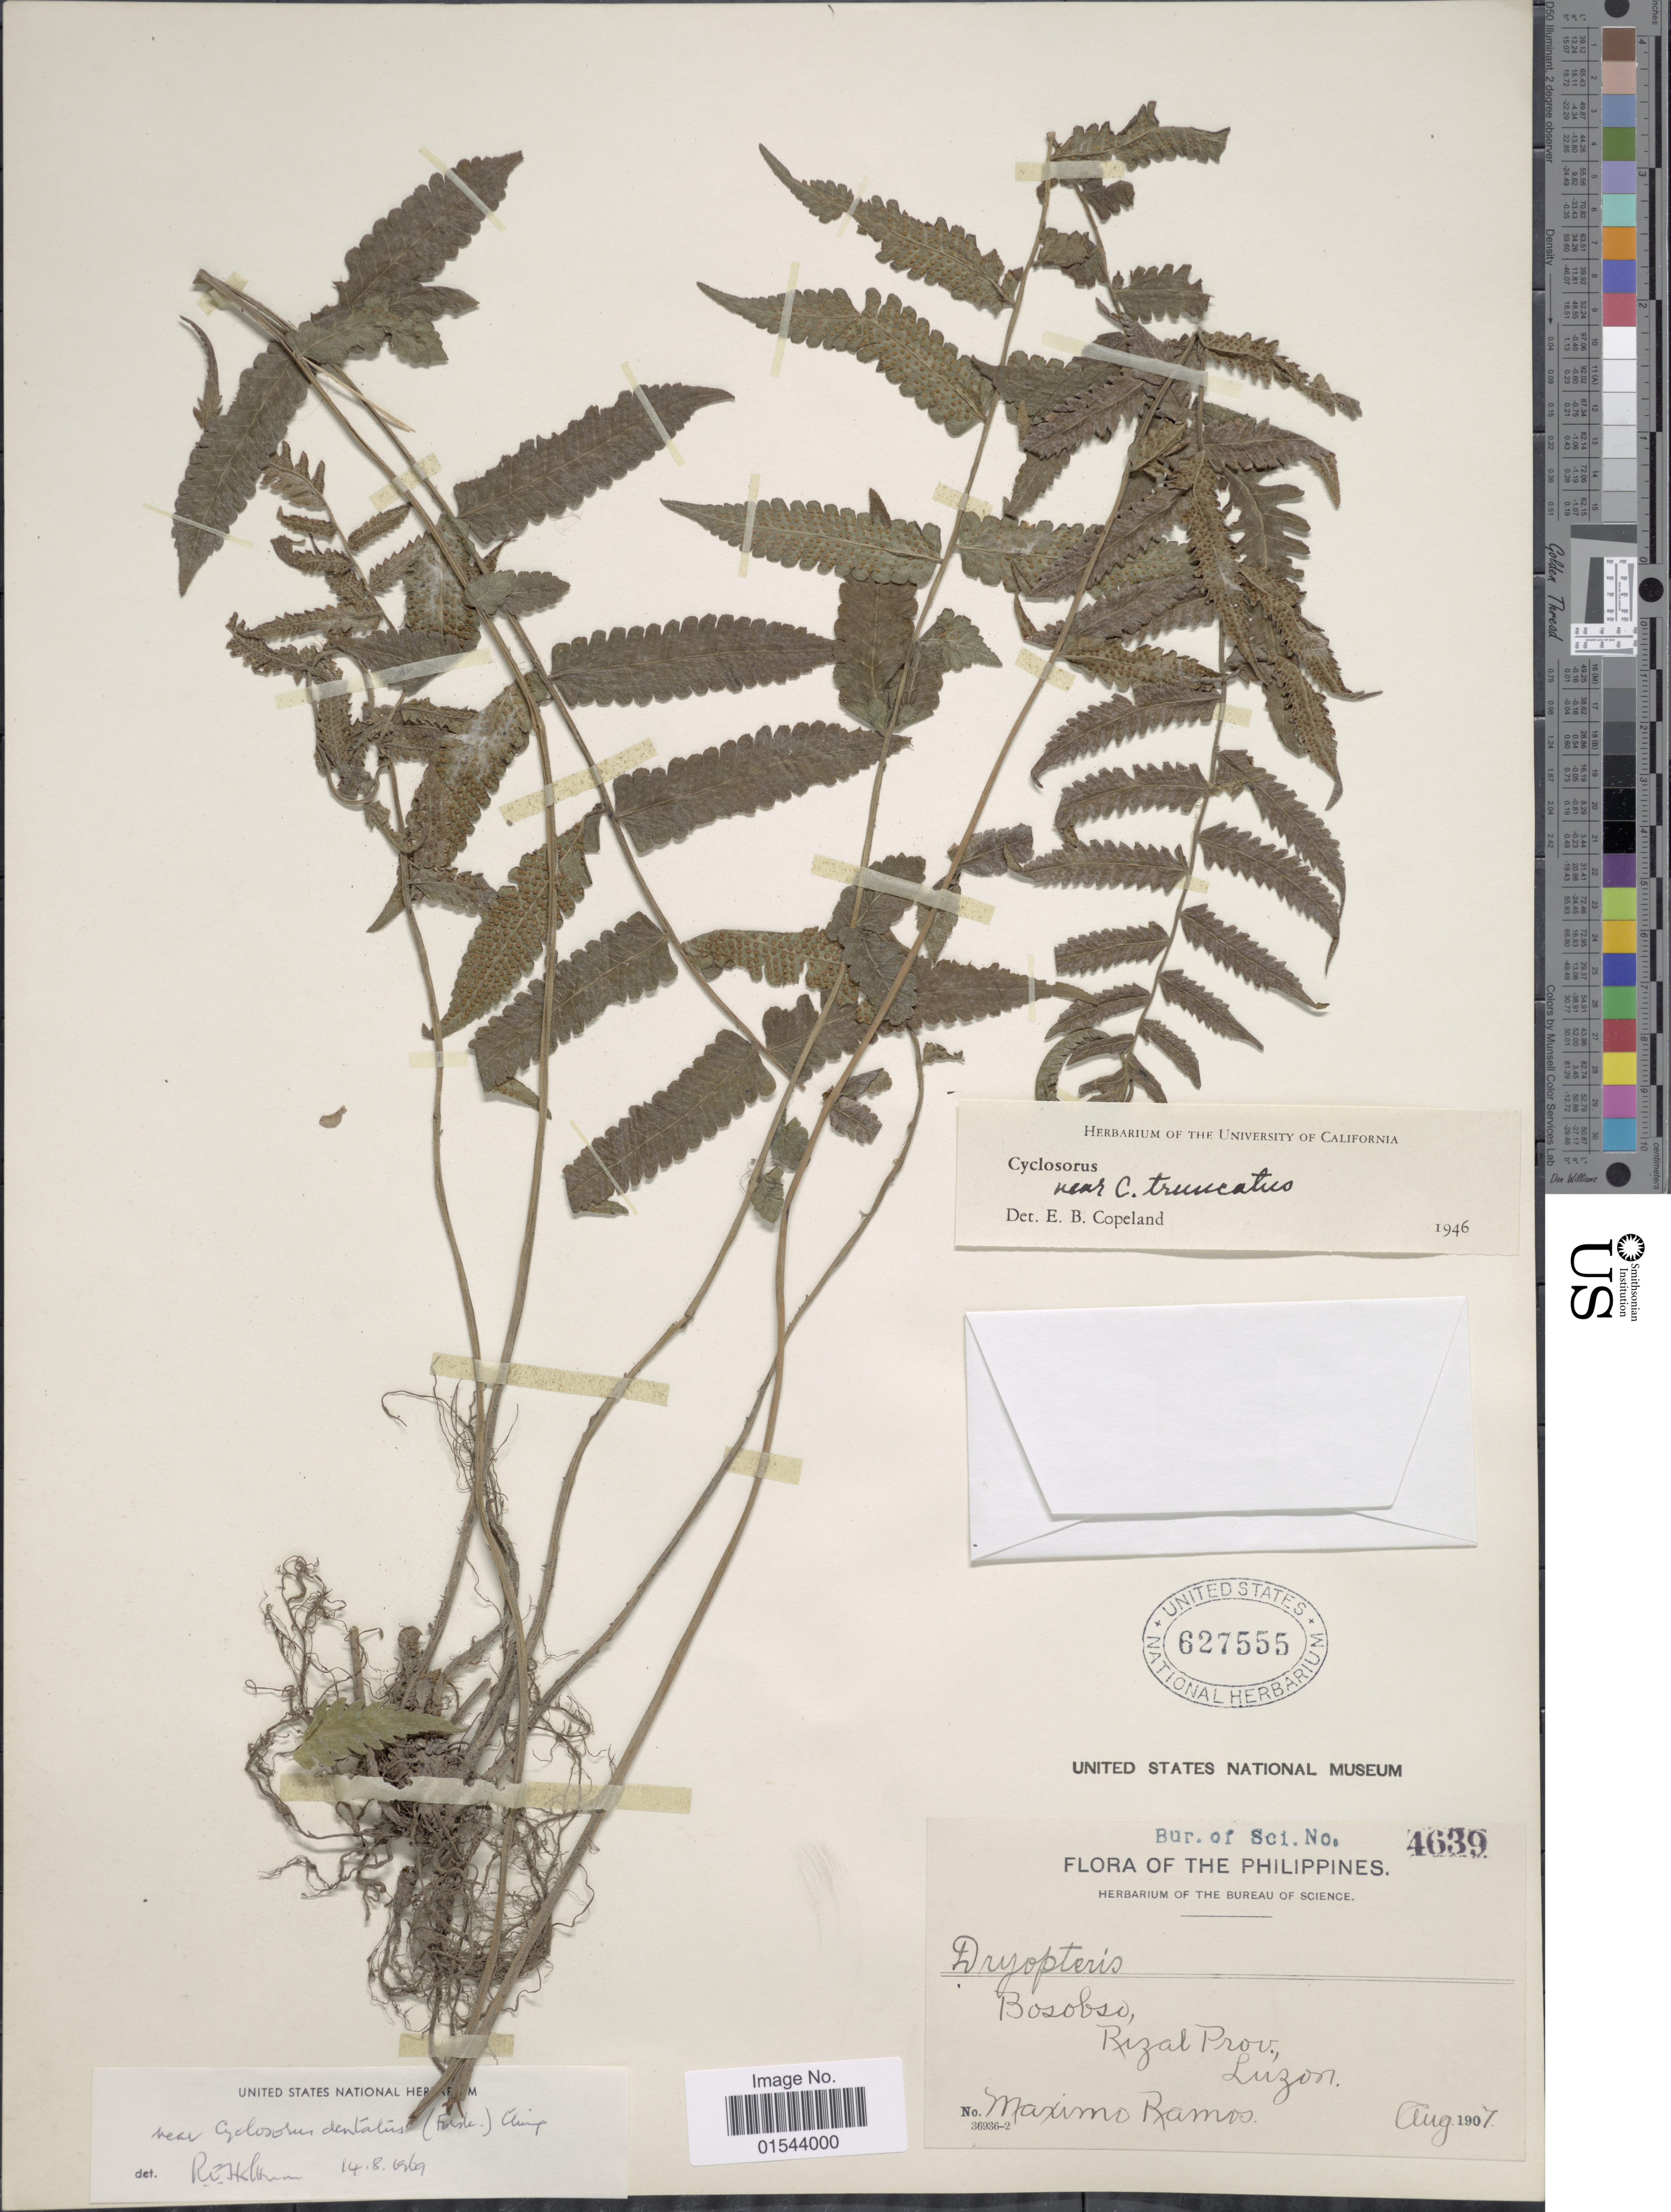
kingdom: Plantae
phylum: Tracheophyta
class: Polypodiopsida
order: Polypodiales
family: Thelypteridaceae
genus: Christella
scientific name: Christella dentata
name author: (Forssk.) Brownsey & Jermy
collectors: M. Ramos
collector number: Bur. of Sci. 4639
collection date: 1907-08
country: Philippines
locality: Bosobso, Rizal Prov., Luzon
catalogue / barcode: US 627555